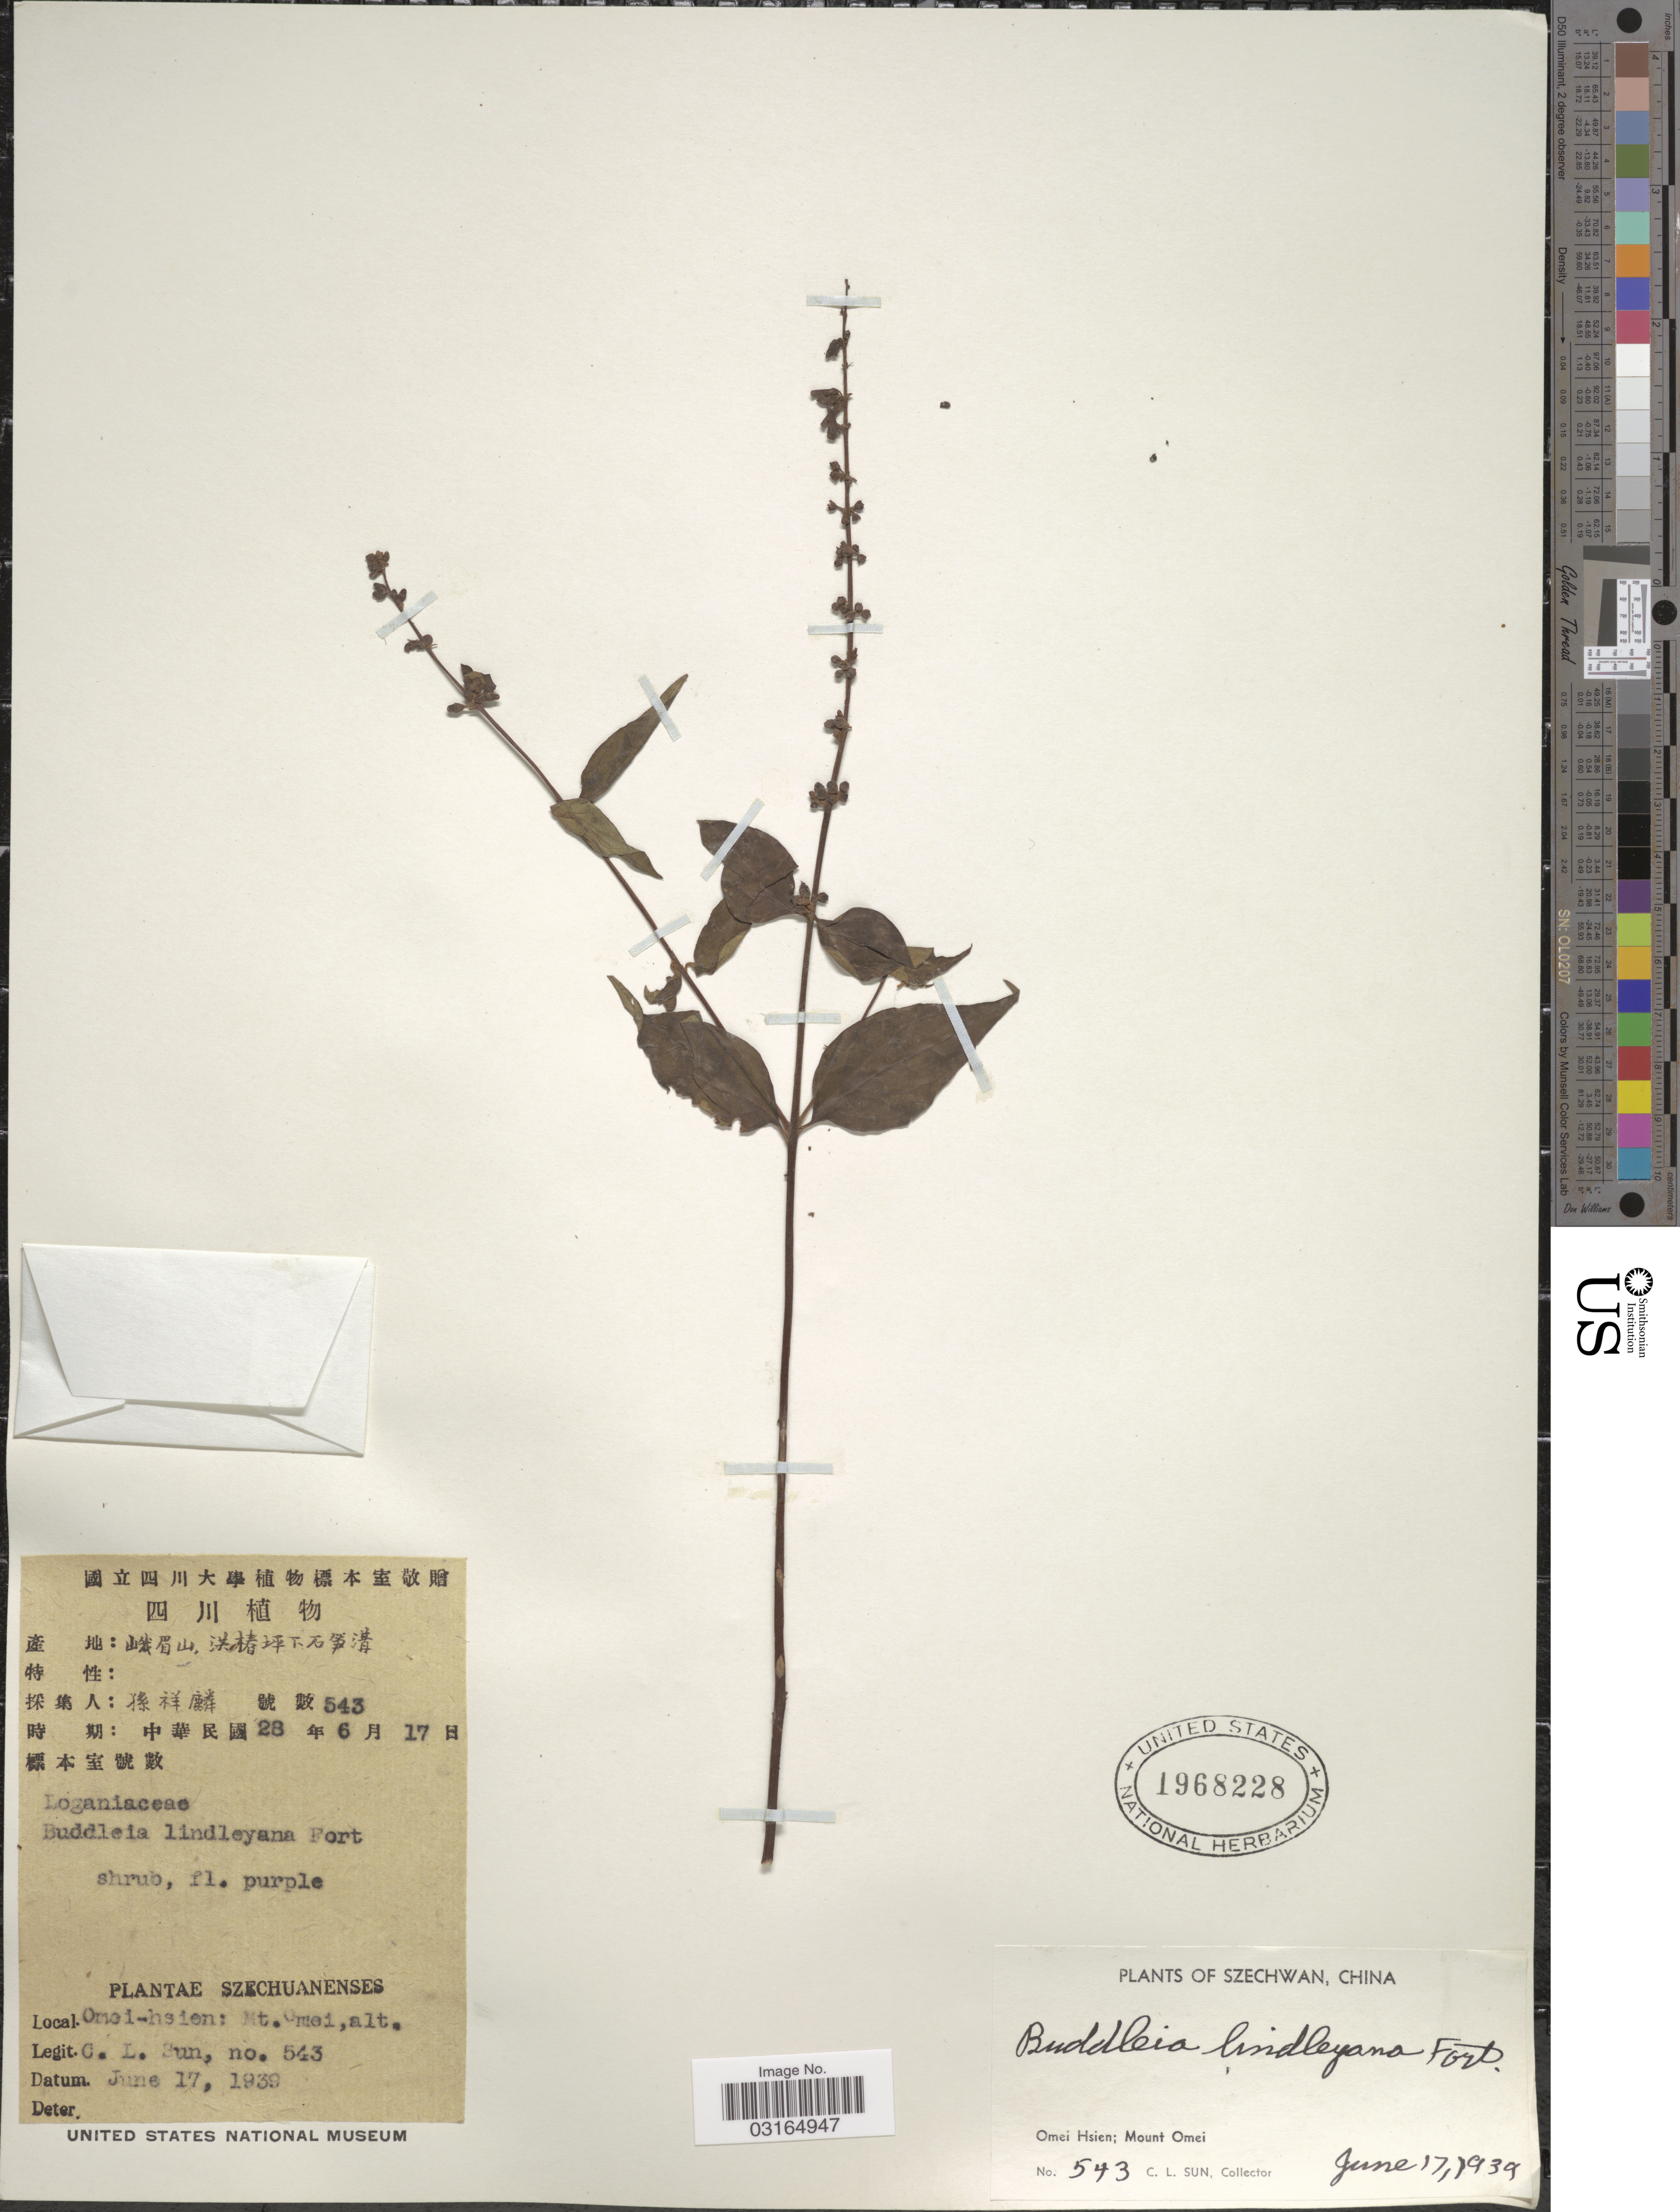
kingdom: Plantae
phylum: Tracheophyta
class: Magnoliopsida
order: Lamiales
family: Scrophulariaceae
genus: Buddleja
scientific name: Buddleja lindleyana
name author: Fortune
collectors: C. Sun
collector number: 543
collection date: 1939-06-17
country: China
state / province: Sichuan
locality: Szechwan. Omei Hsien; Mount Omei.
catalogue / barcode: US 1968228